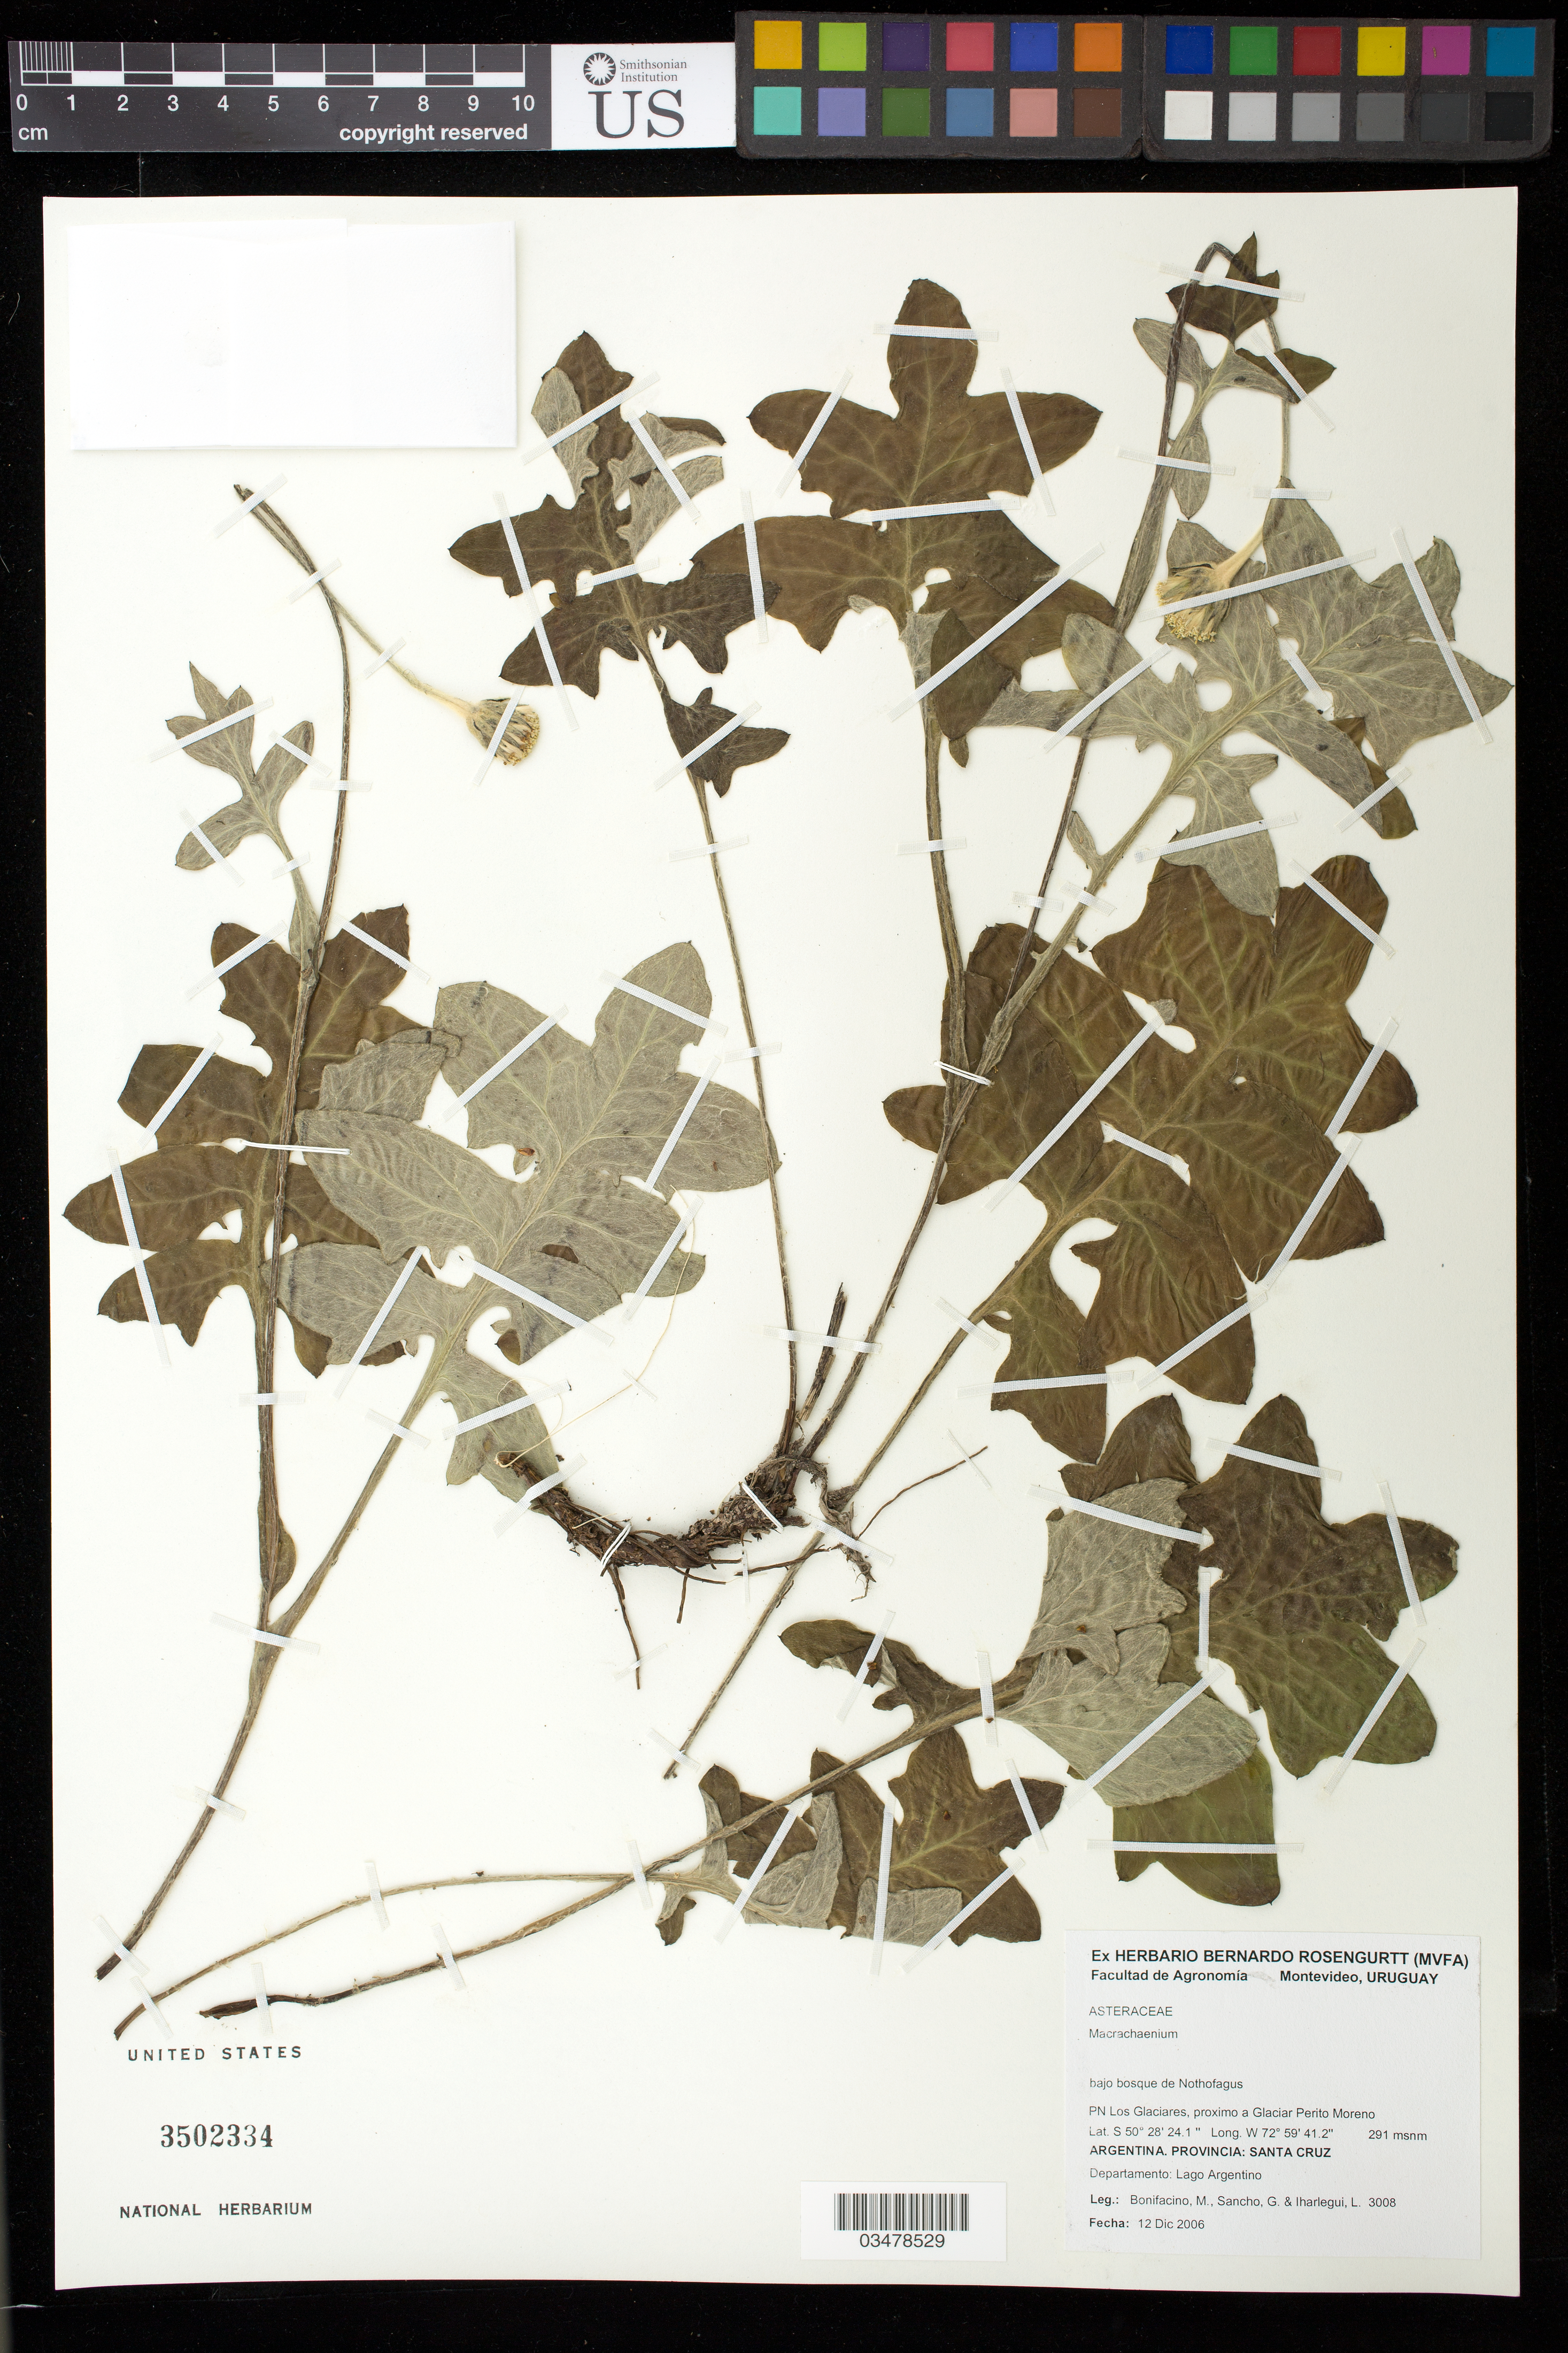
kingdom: Plantae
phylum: Tracheophyta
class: Magnoliopsida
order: Asterales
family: Asteraceae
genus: Macrachaenium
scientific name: Macrachaenium sp.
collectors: M. Bonifacino, G. Sancho & L. Iharlegui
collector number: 3008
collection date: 2006-12-12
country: Argentina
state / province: Santa Cruz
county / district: Lago Argentino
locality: PN Los Glaciares, proximo a Glaciar Perito Moreno.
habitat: Bajo bosque de Nothofagus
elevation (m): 291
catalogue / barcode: US 3502334